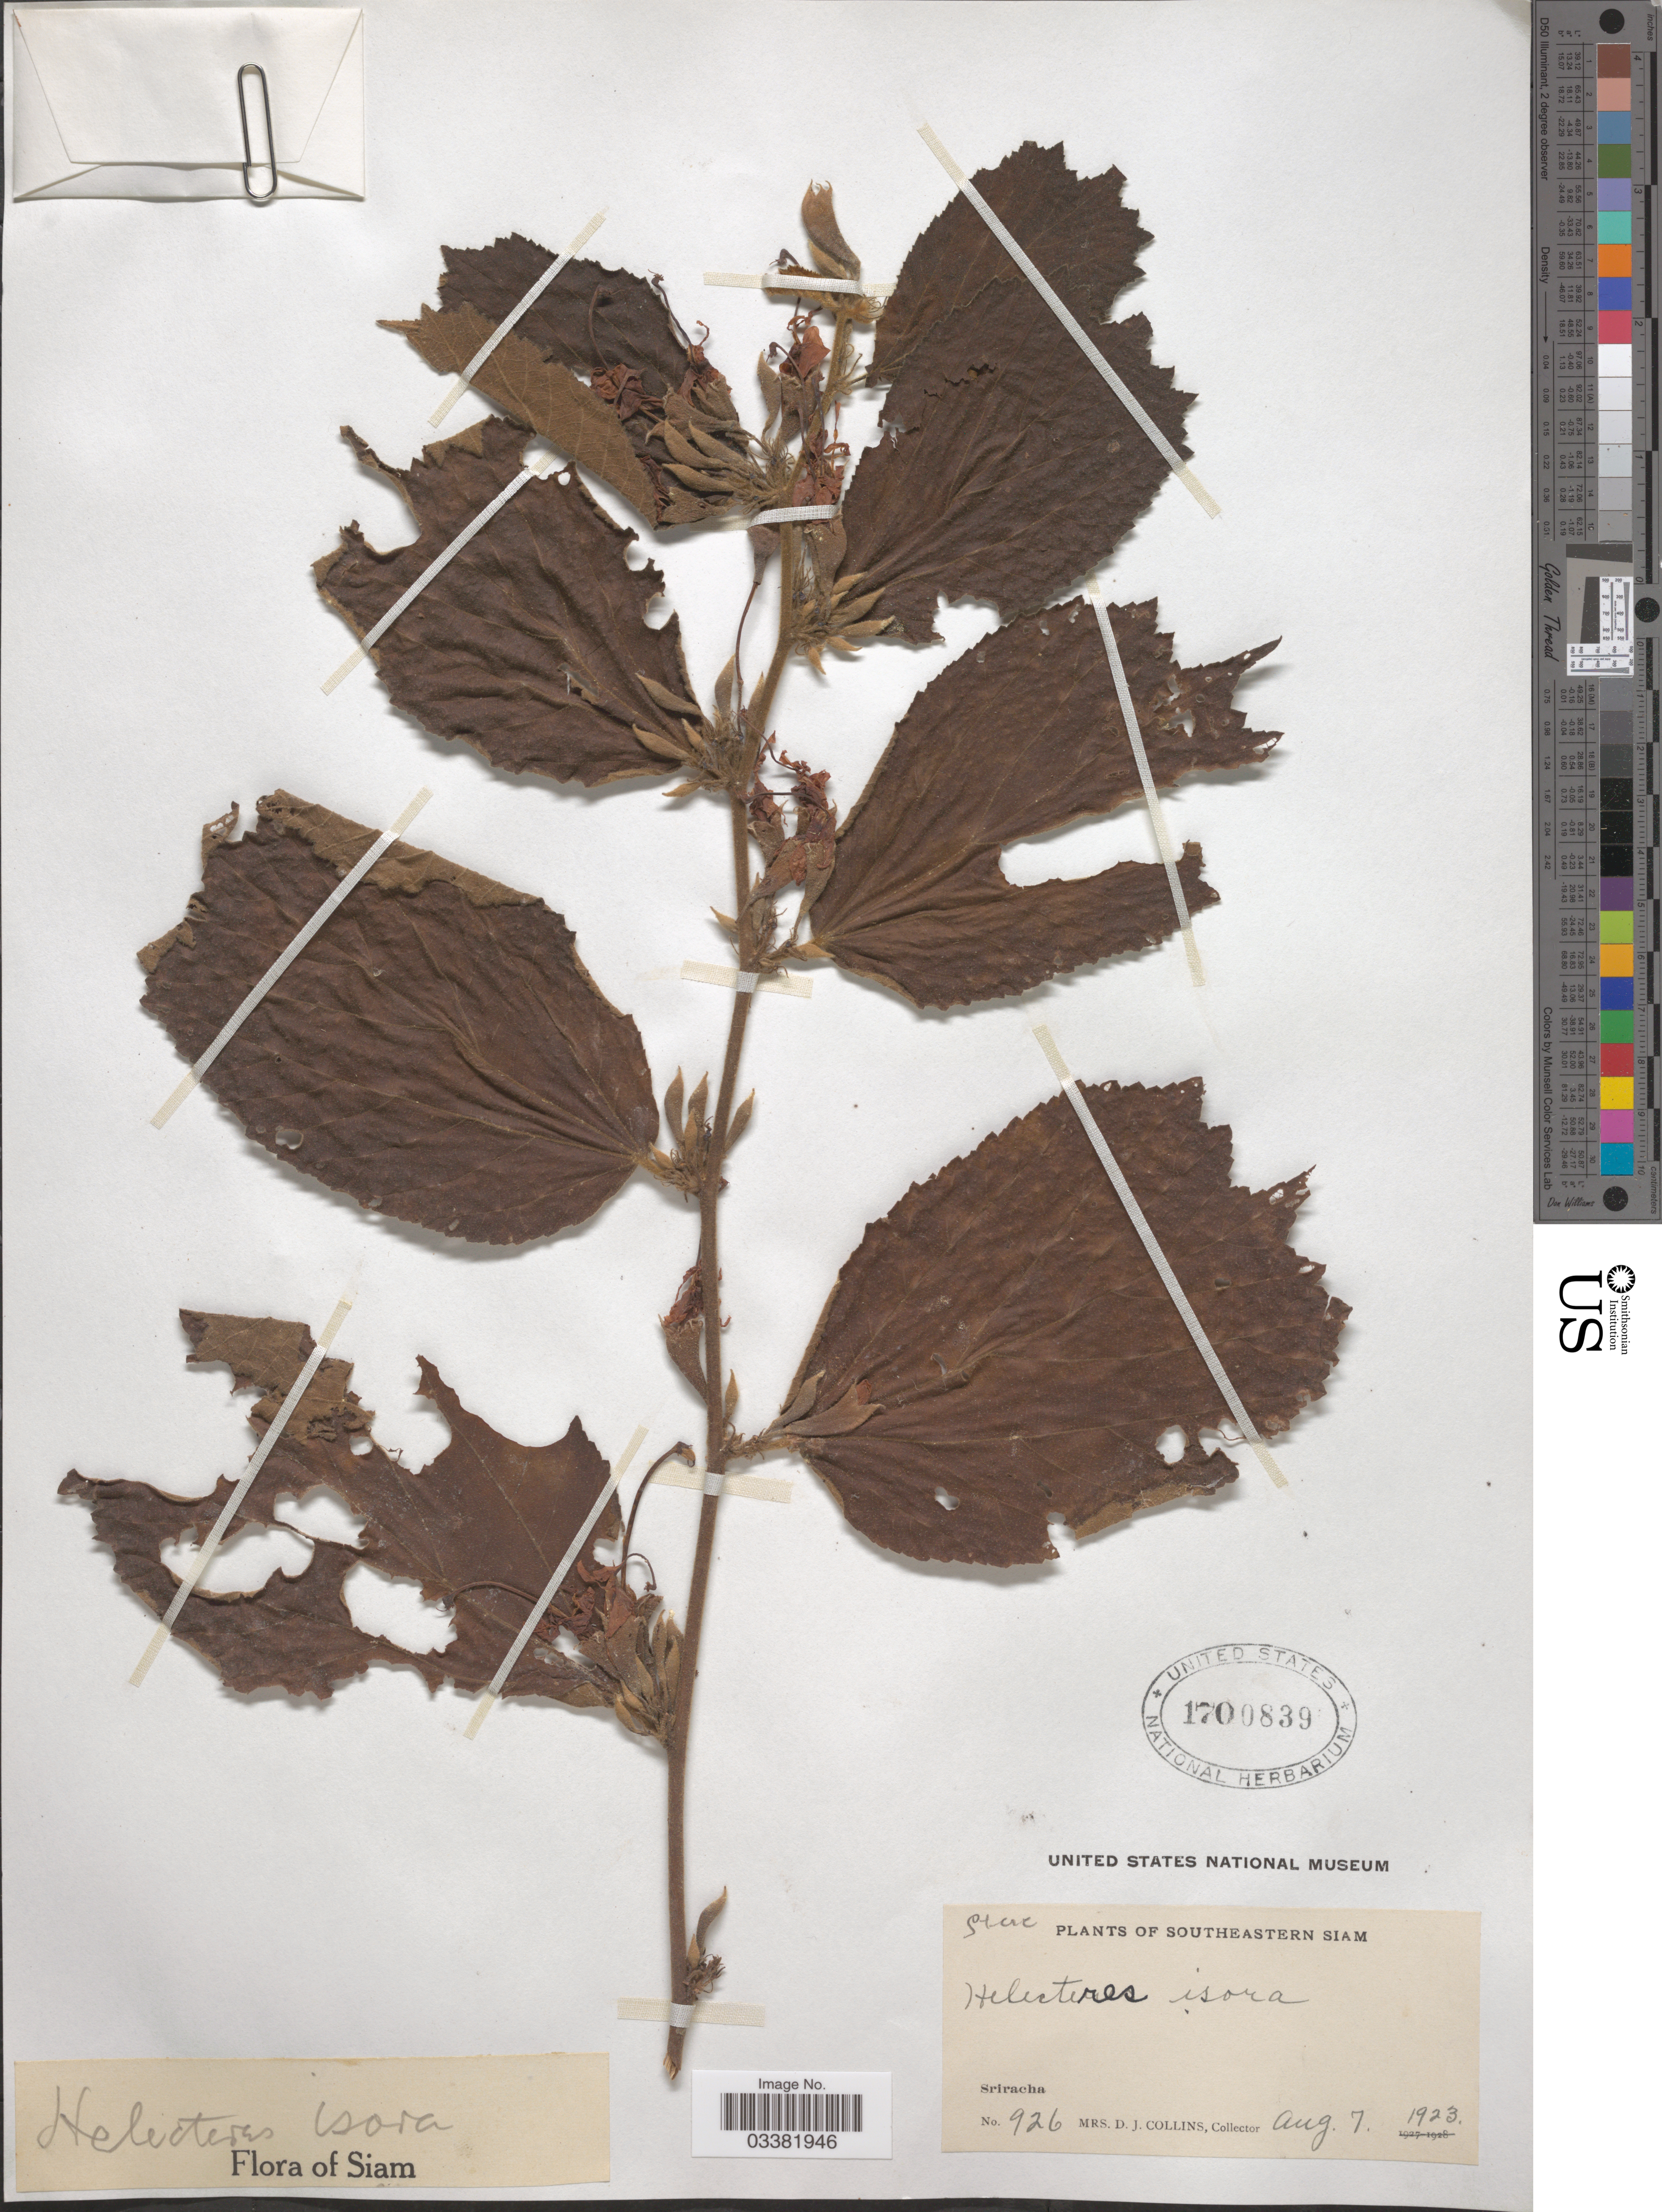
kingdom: Plantae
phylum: Tracheophyta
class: Magnoliopsida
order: Malvales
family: Malvaceae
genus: Helicteres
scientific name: Helicteres isora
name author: L.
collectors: Mrs. D. J. Collins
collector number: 926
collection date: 1923-08-07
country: Thailand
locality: Southeastern Siam. Sriracha.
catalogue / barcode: US 1700839